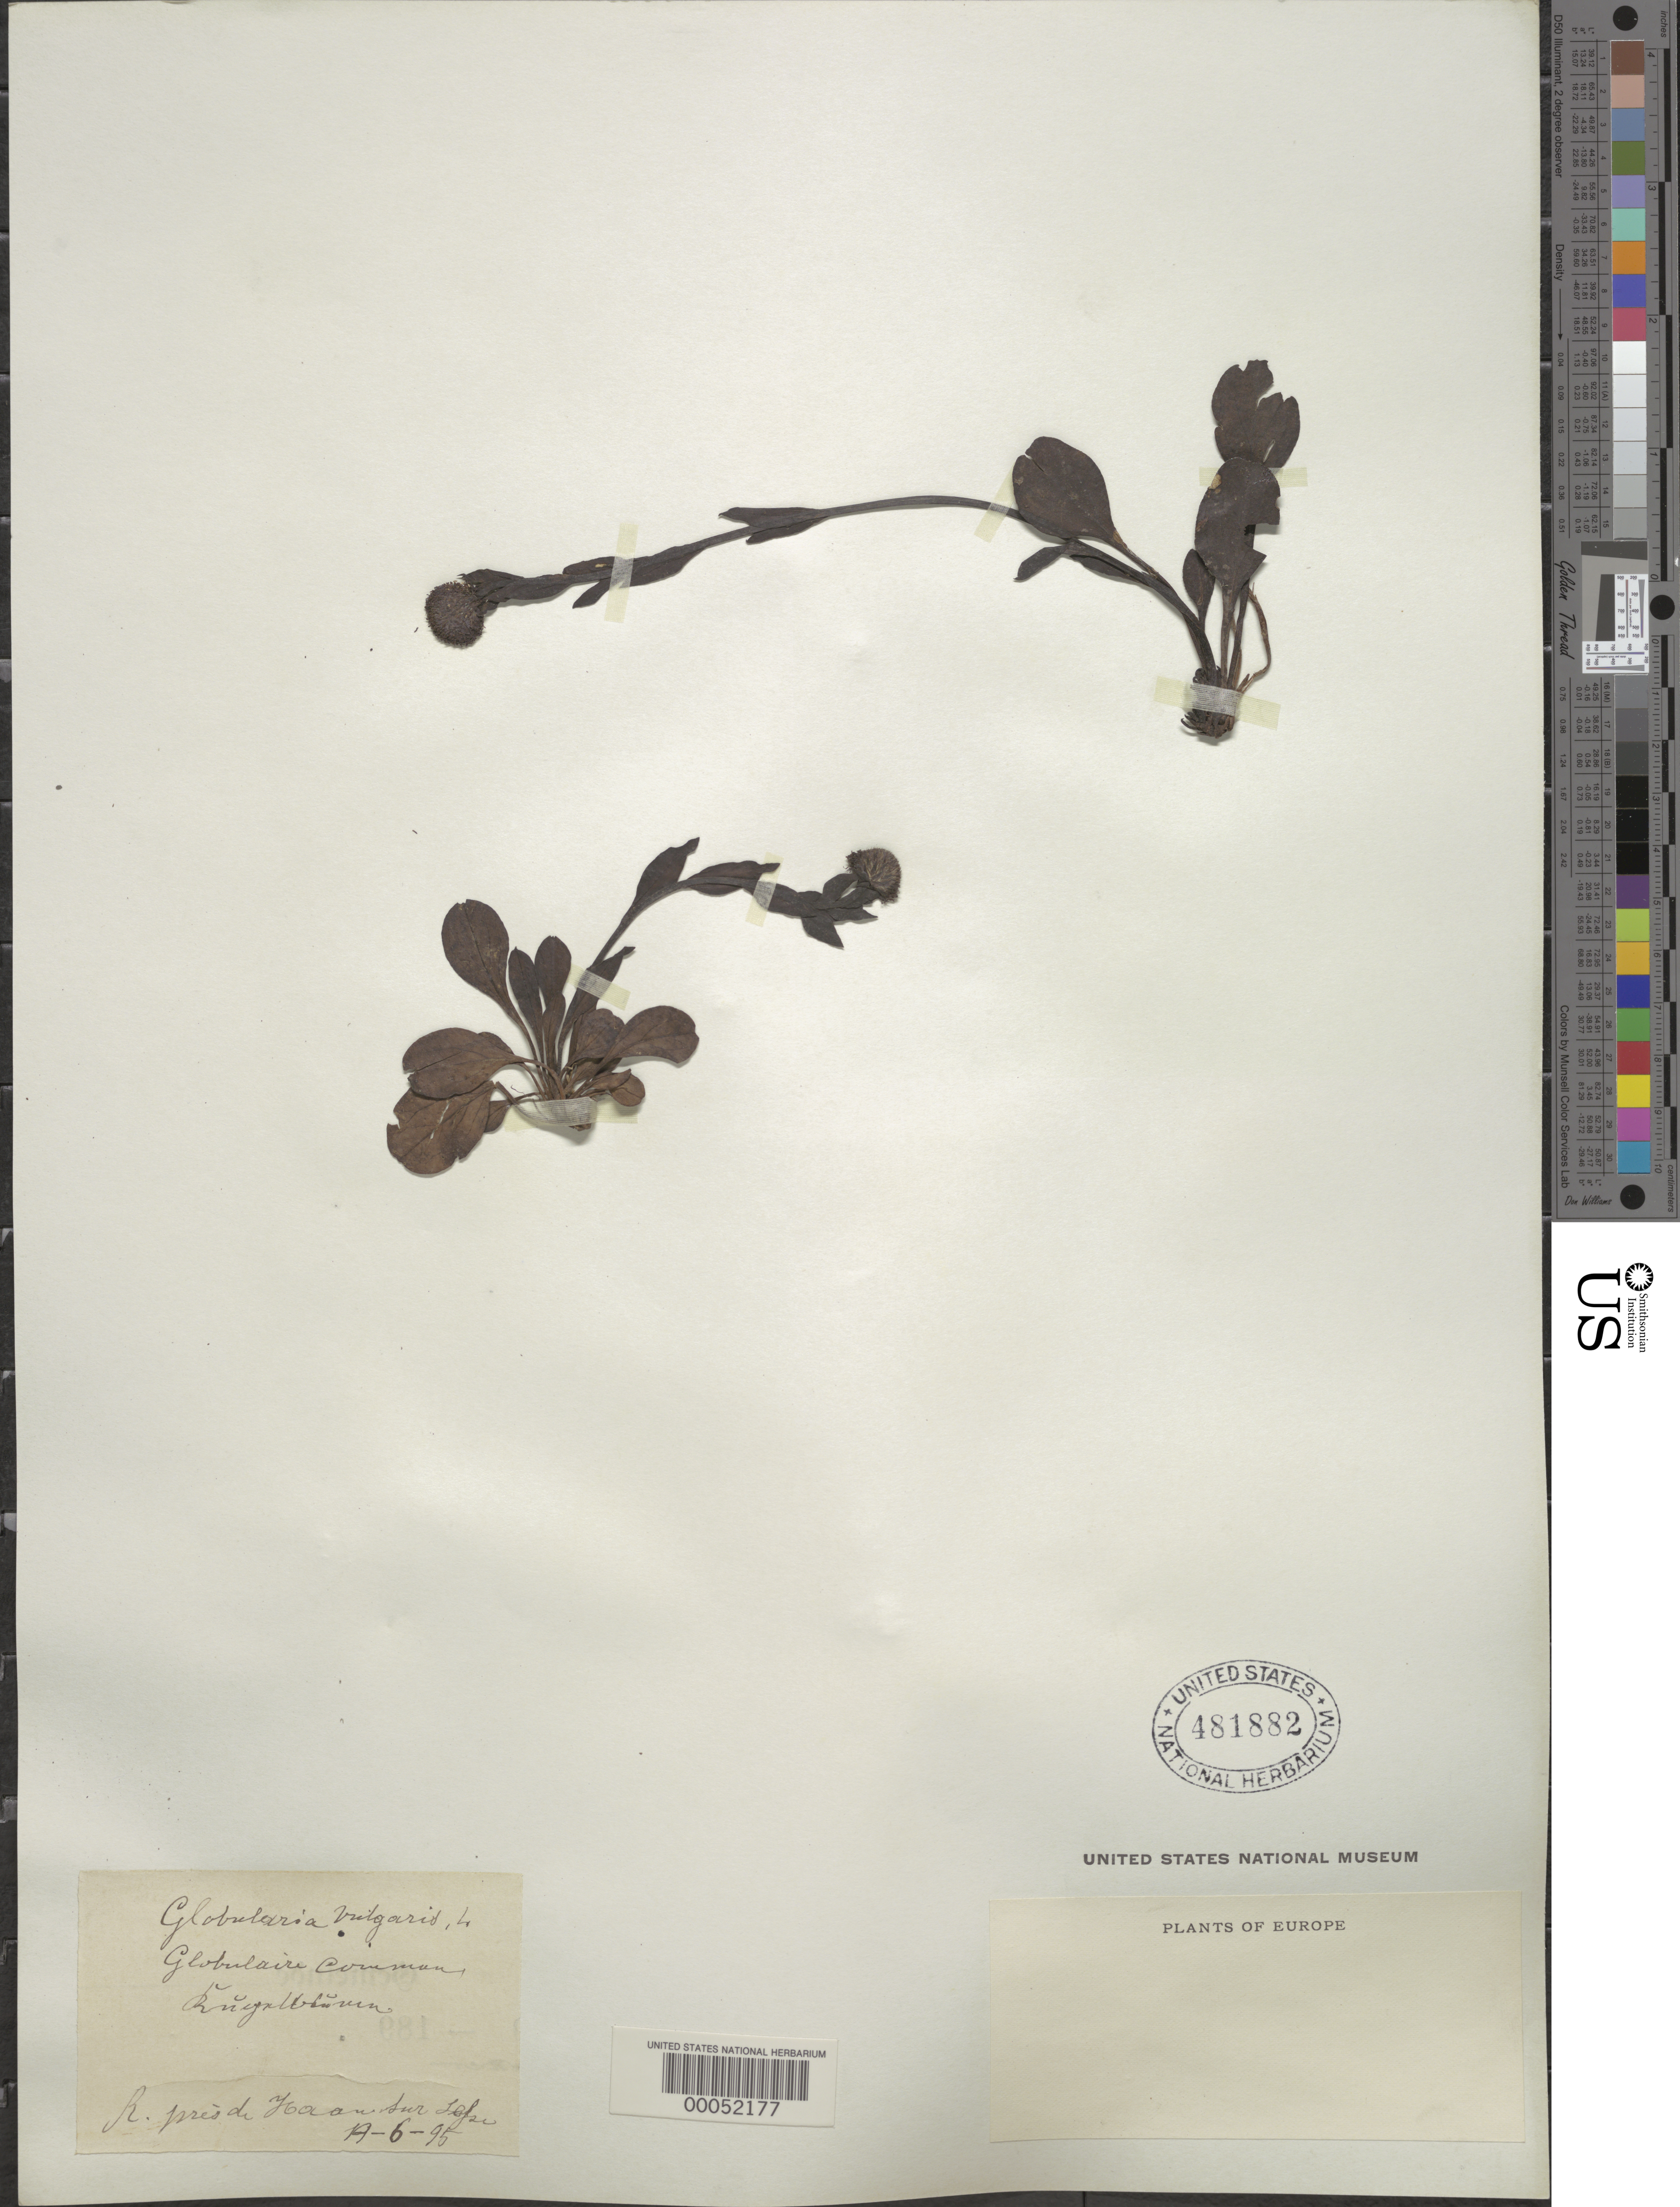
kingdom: Plantae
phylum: Tracheophyta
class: Magnoliopsida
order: Lamiales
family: Plantaginaceae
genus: Globularia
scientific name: Globularia vulgaris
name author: L.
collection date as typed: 06 Apr 1895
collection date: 1895-04-06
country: Panama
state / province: Chiriquí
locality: Around San Felix.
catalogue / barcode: US 481882